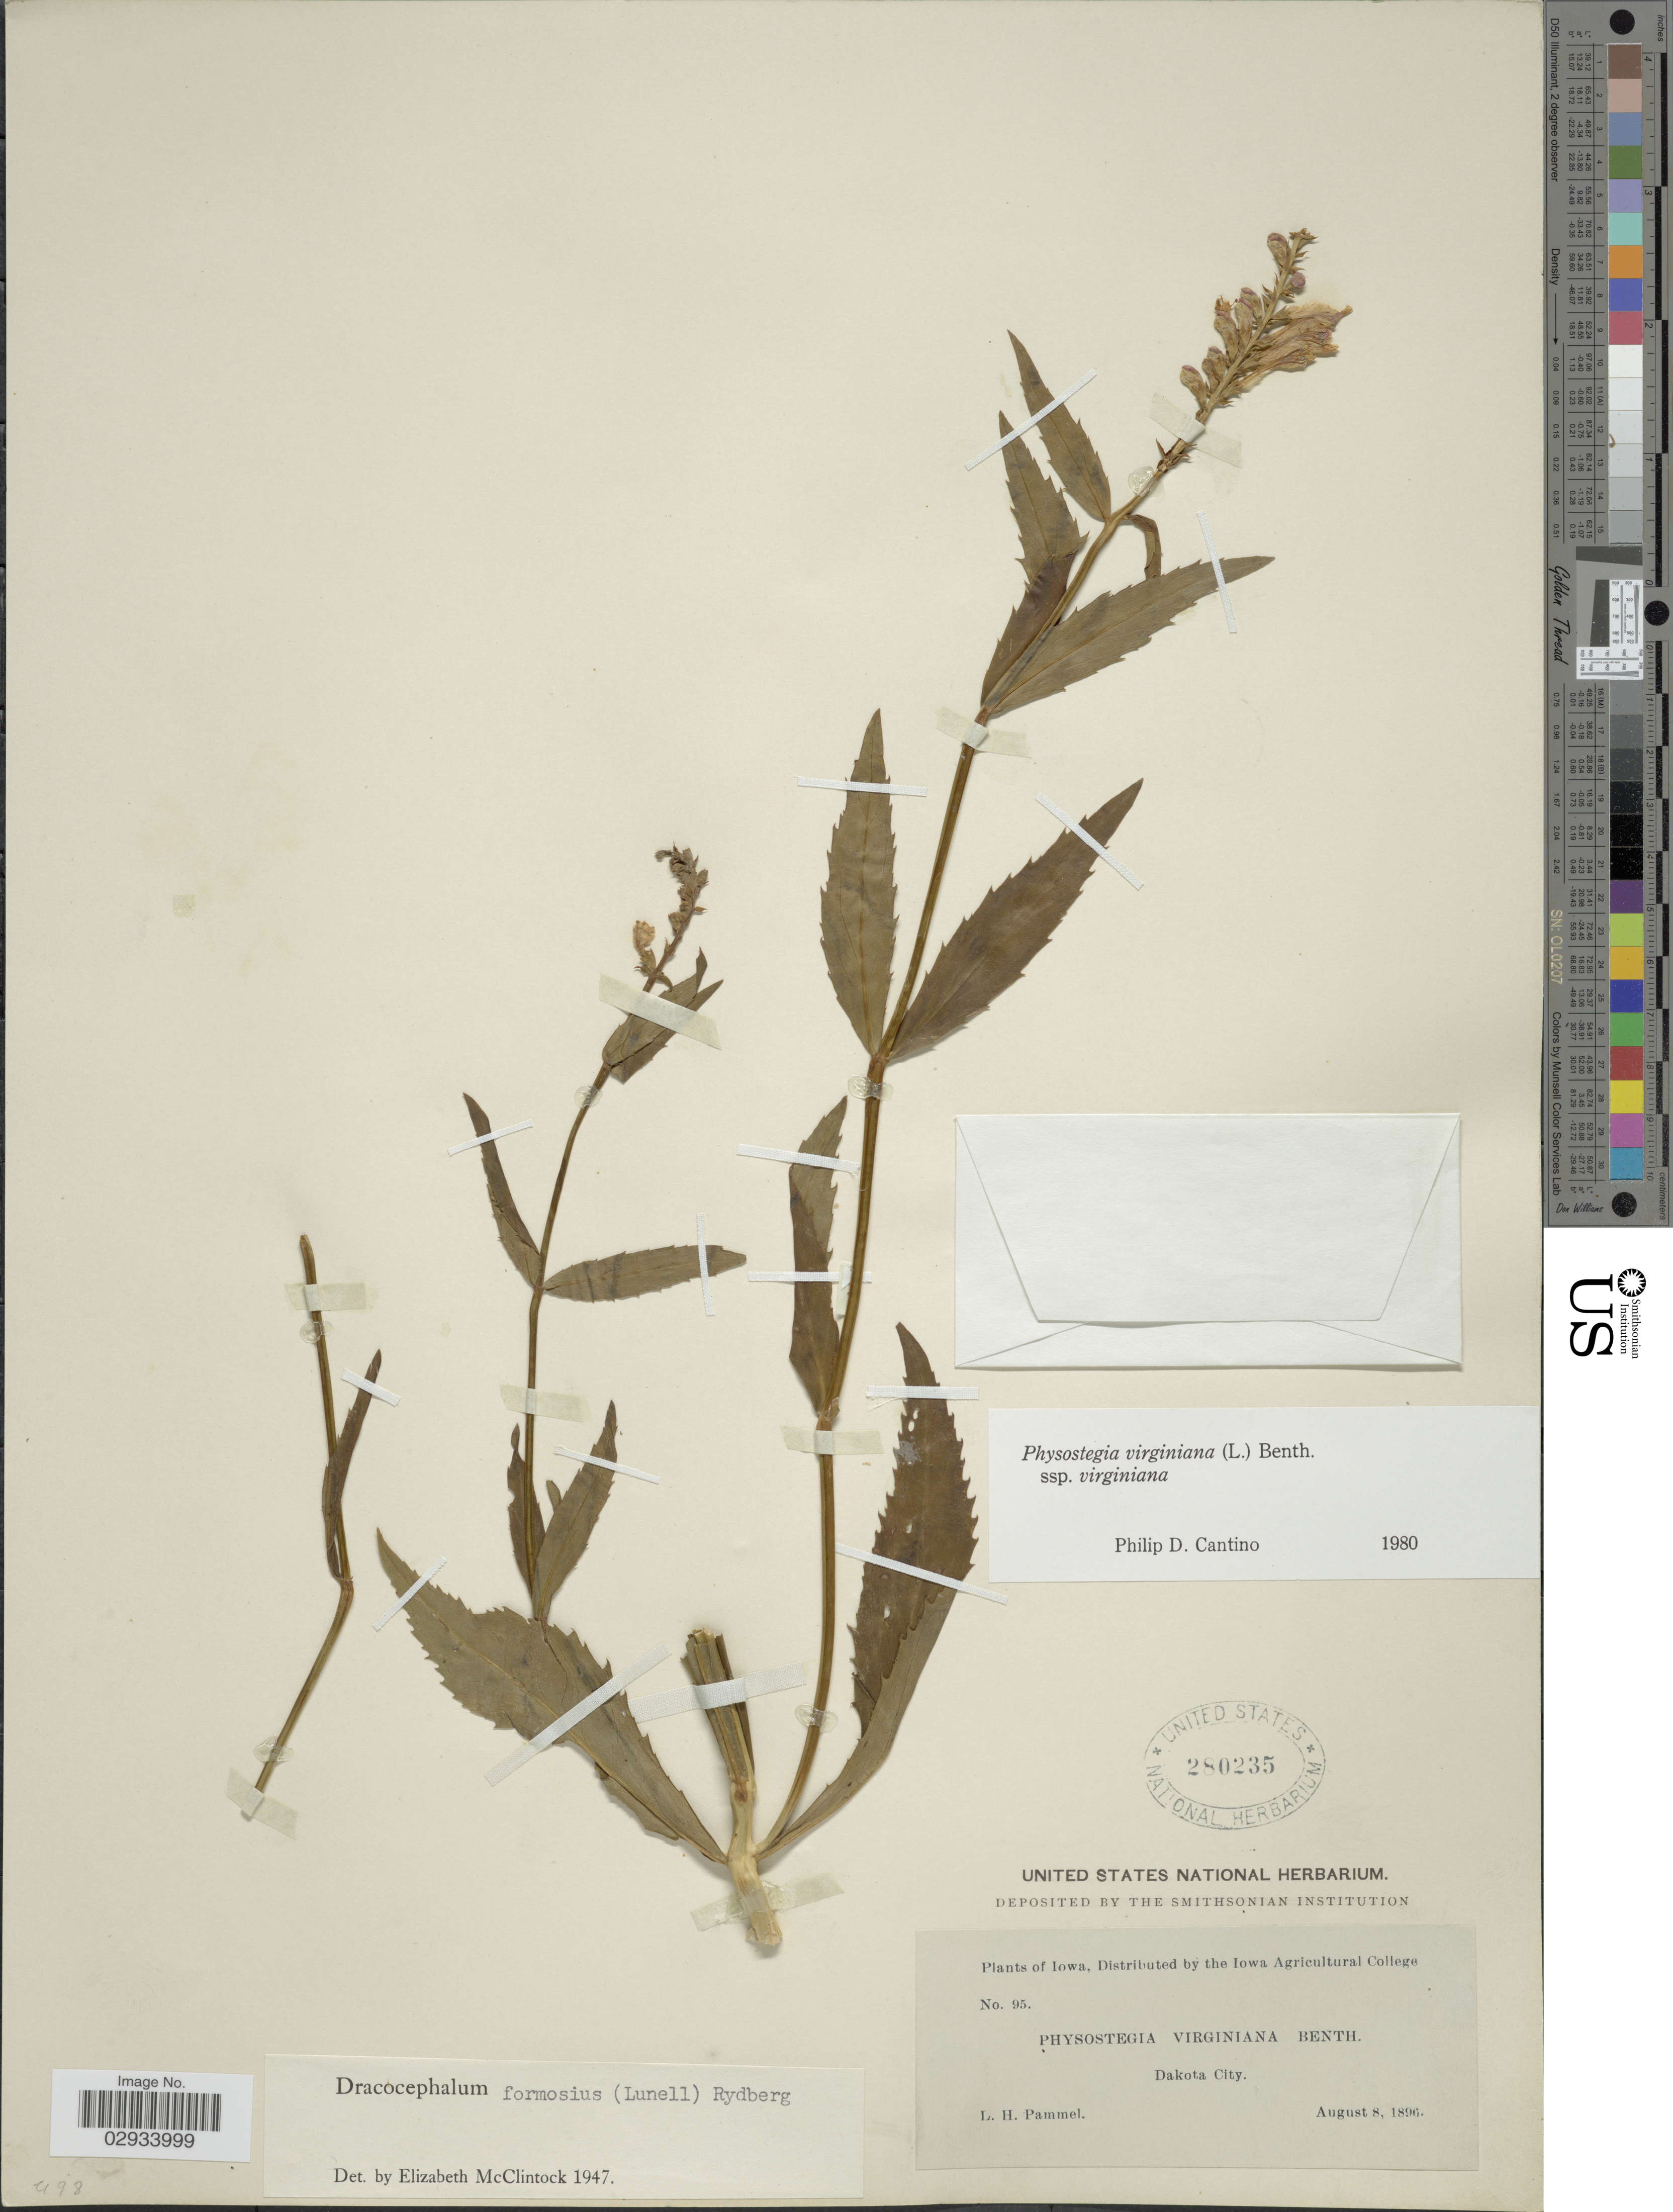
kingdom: Plantae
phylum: Tracheophyta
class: Magnoliopsida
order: Lamiales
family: Lamiaceae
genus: Physostegia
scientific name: Physostegia virginiana subsp. virginiana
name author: (L.) Benth.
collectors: L. Pammel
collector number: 95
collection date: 1896-08-08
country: United States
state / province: Iowa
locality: Dakota City.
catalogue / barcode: US 280235